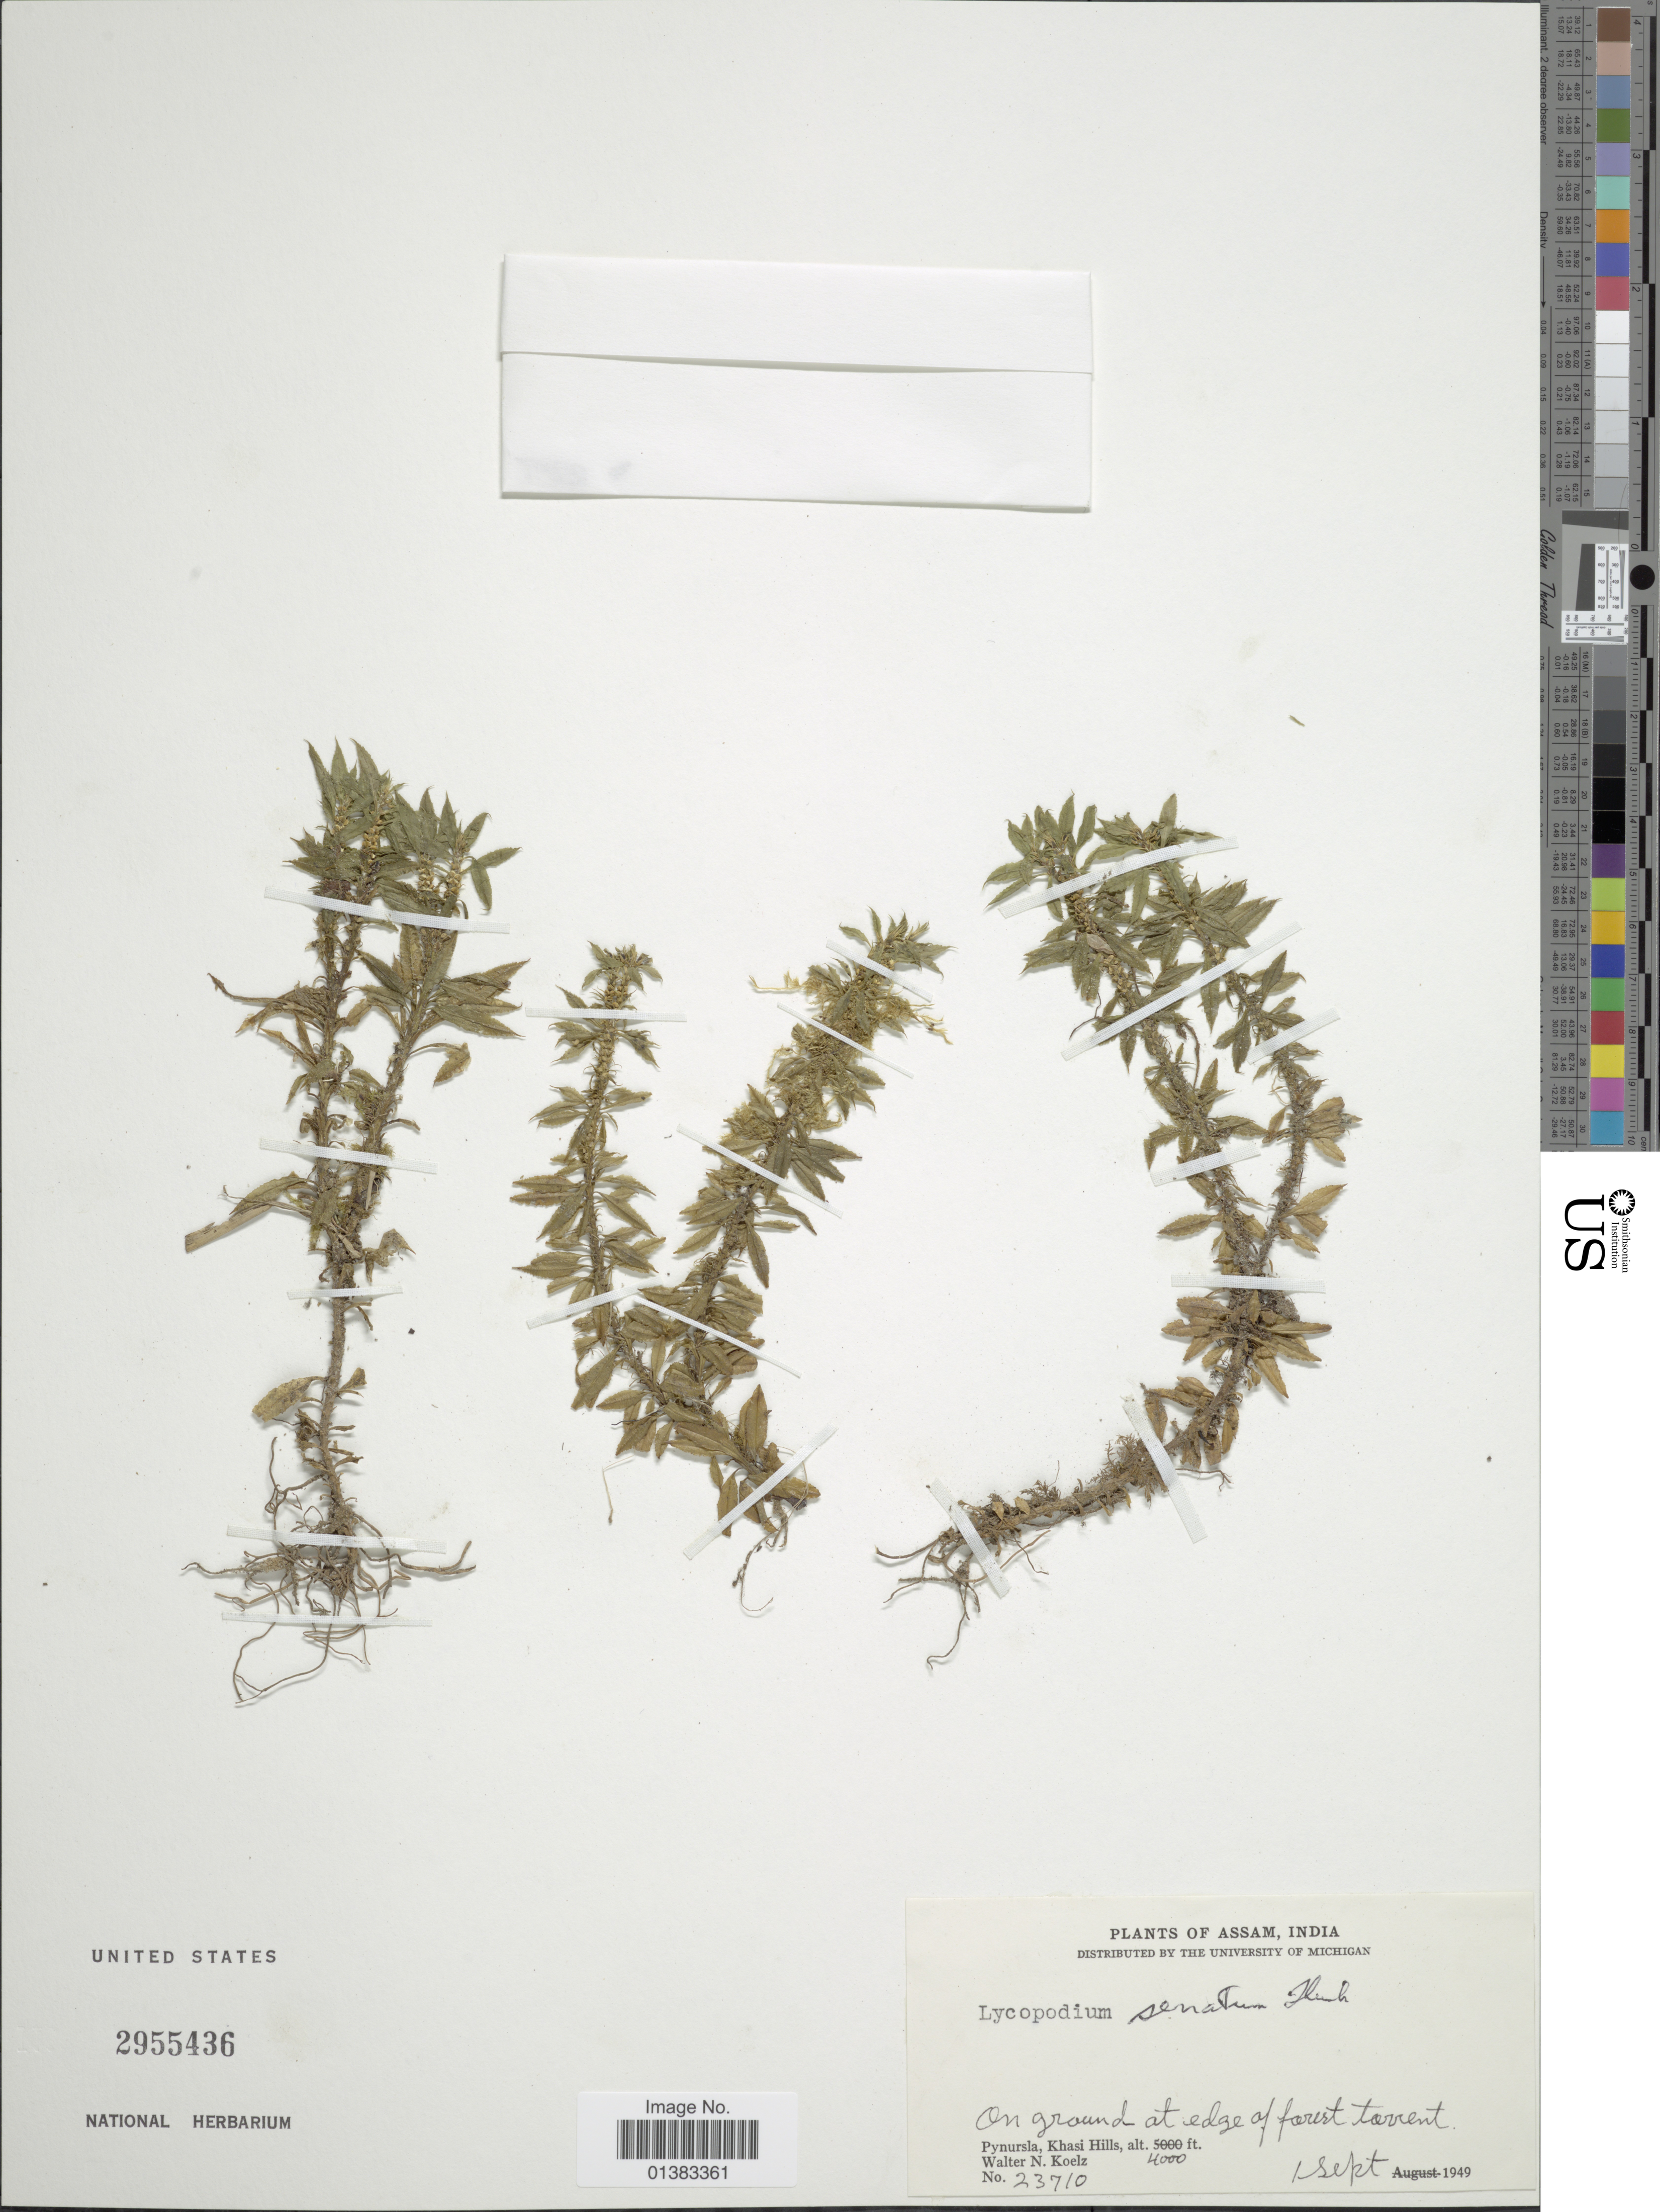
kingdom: Plantae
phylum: Tracheophyta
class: Lycopodiopsida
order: Lycopodiales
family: Lycopodiaceae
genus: Huperzia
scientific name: Huperzia serrata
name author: (Thunb.) Trevis.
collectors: W. N. Koelz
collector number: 23710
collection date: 1949-09-01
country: India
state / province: Meghalaya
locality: Pynursla, Khasi Hills. On ground at edge of forest torrent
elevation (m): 1219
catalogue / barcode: US 2955436